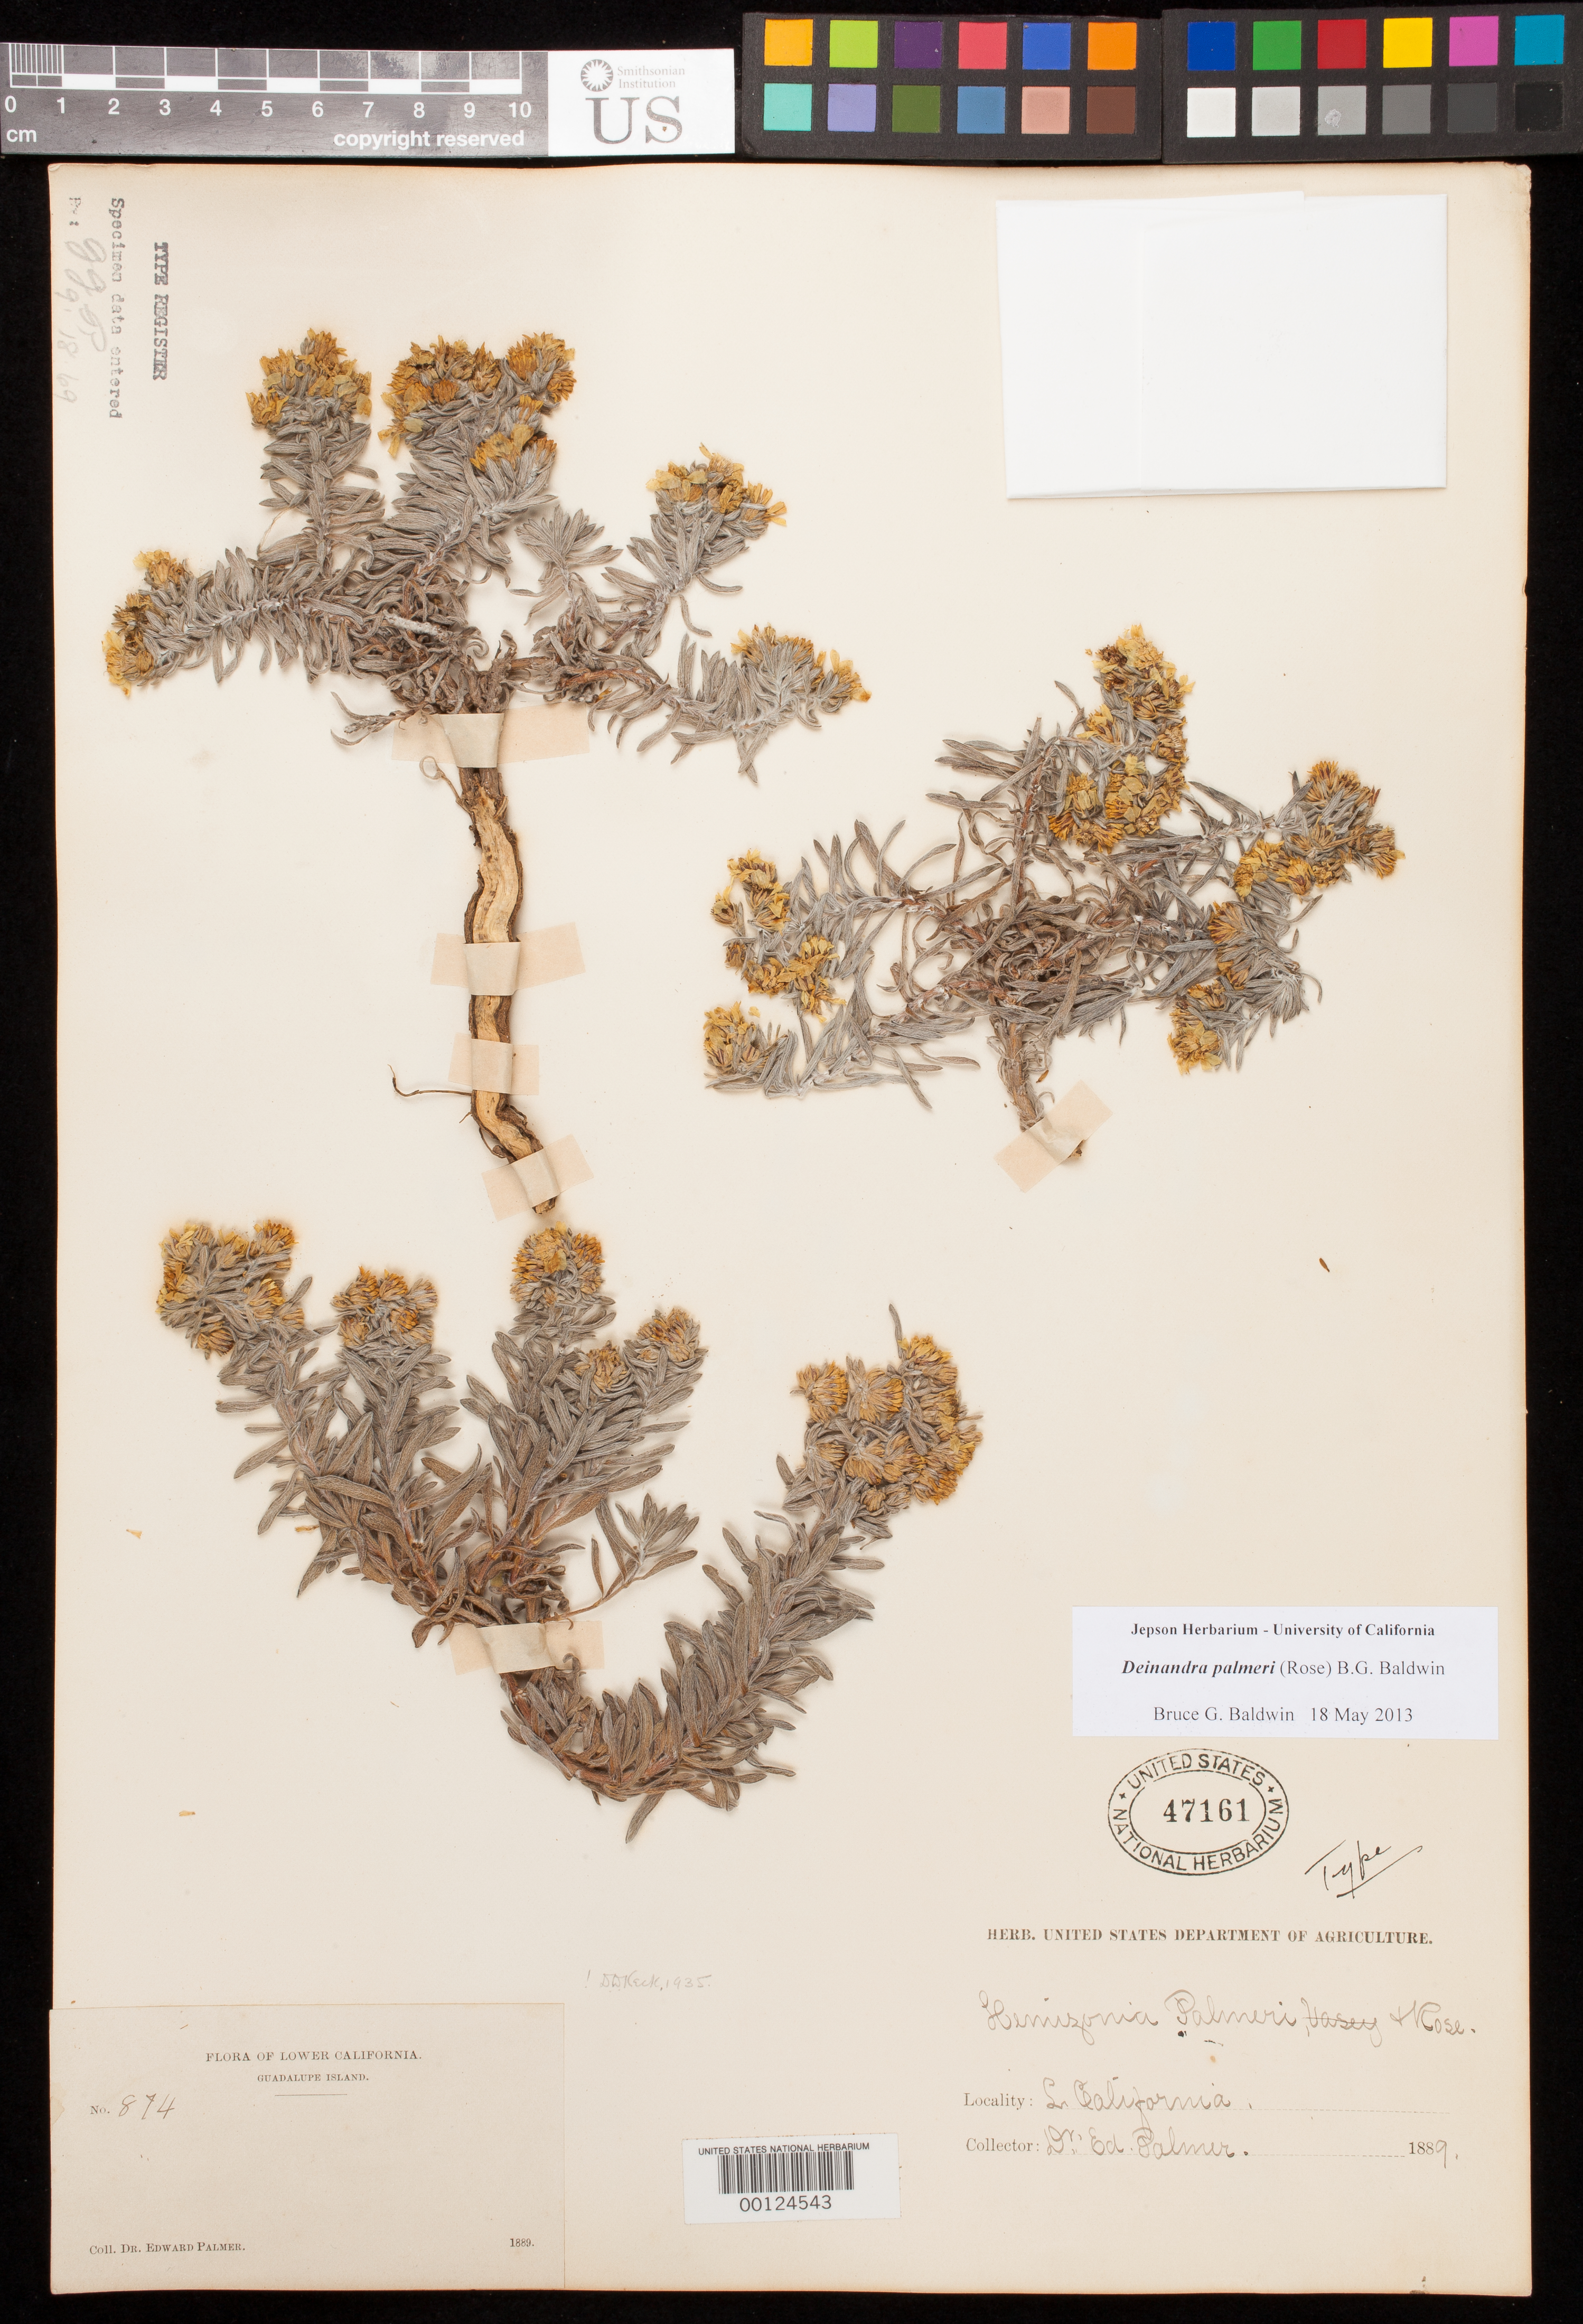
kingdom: Plantae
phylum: Tracheophyta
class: Magnoliopsida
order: Asterales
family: Asteraceae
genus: Hemizonia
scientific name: Hemizonia palmeri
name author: Rose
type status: Holotype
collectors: E. Palmer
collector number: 874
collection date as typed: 1889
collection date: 1889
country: Mexico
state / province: Baja California Norte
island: Guadalupe Island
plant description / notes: One of 2 original sheets from the USDA herbarium, USNH 42978 & 47161; 47161 is annotated "Type" (by Rose?) and presumably the holotype, but both sheets may be syntypes.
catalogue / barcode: US 47161